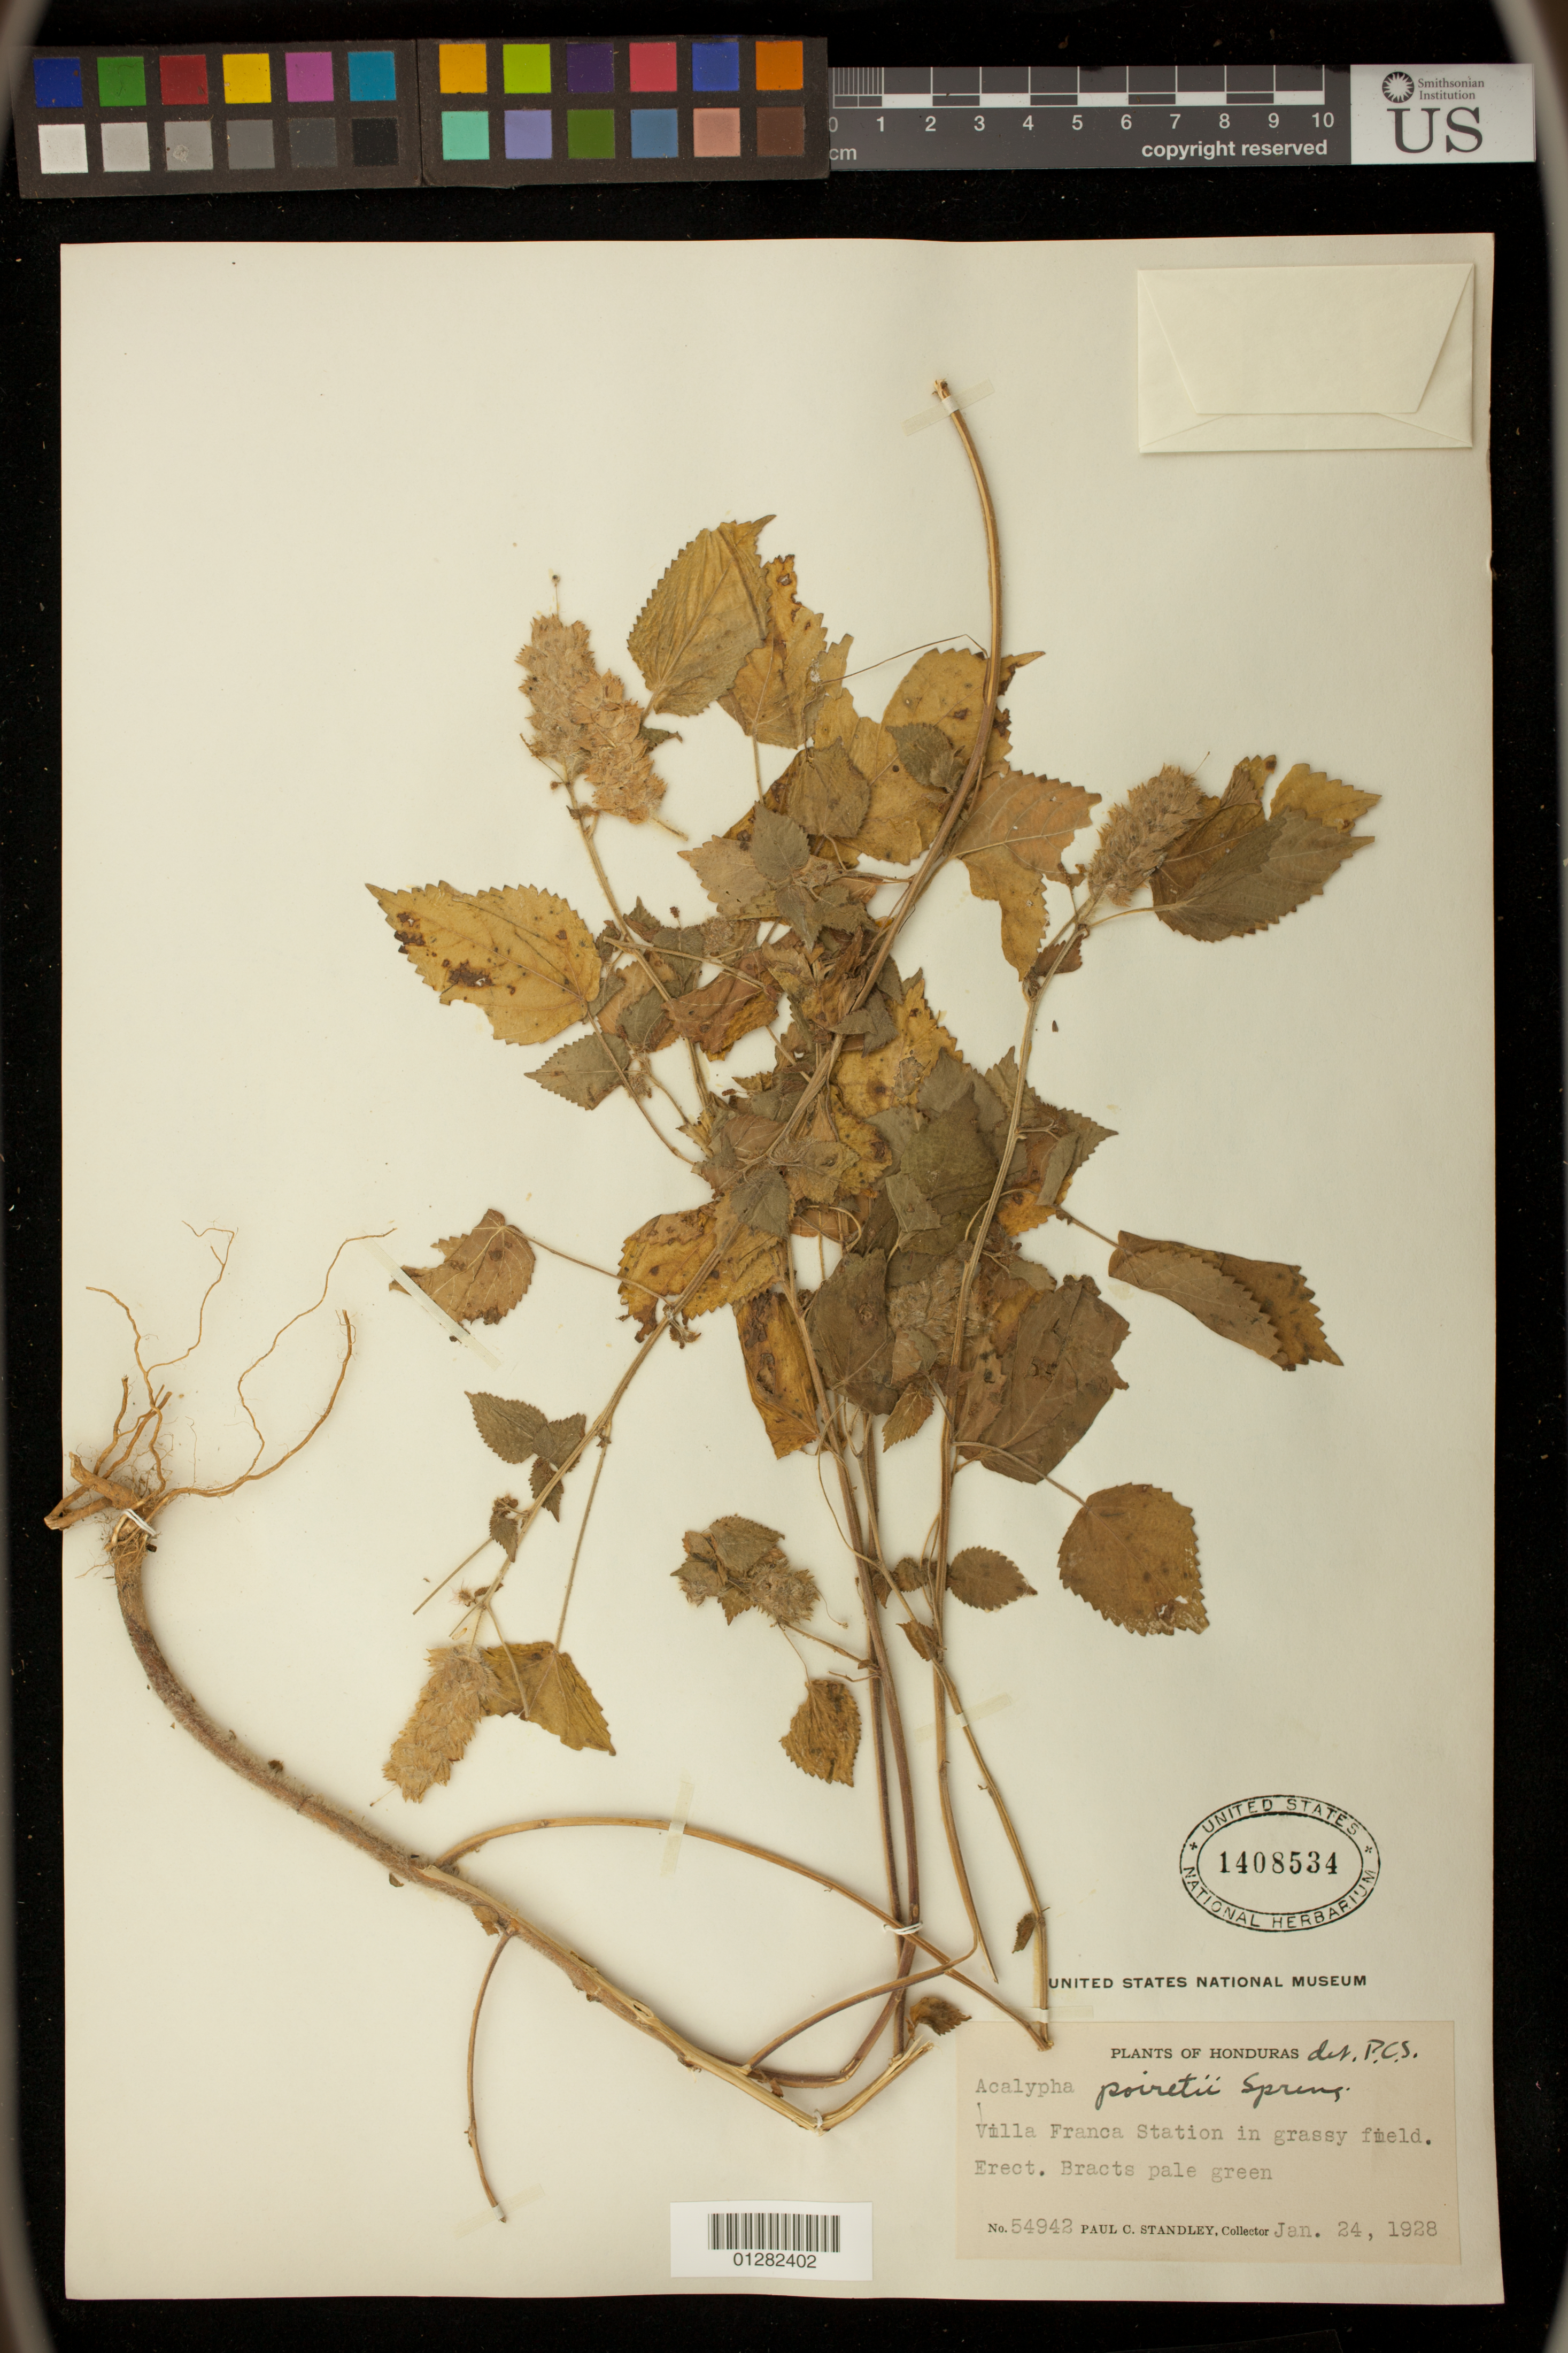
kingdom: Plantae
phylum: Tracheophyta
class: Magnoliopsida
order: Malpighiales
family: Euphorbiaceae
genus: Acalypha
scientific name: Acalypha poiretii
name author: Spreng.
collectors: J. Ortega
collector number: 54942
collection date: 1928-01-24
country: Honduras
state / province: Atlántida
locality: Villa Franca Station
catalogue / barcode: US 1408534